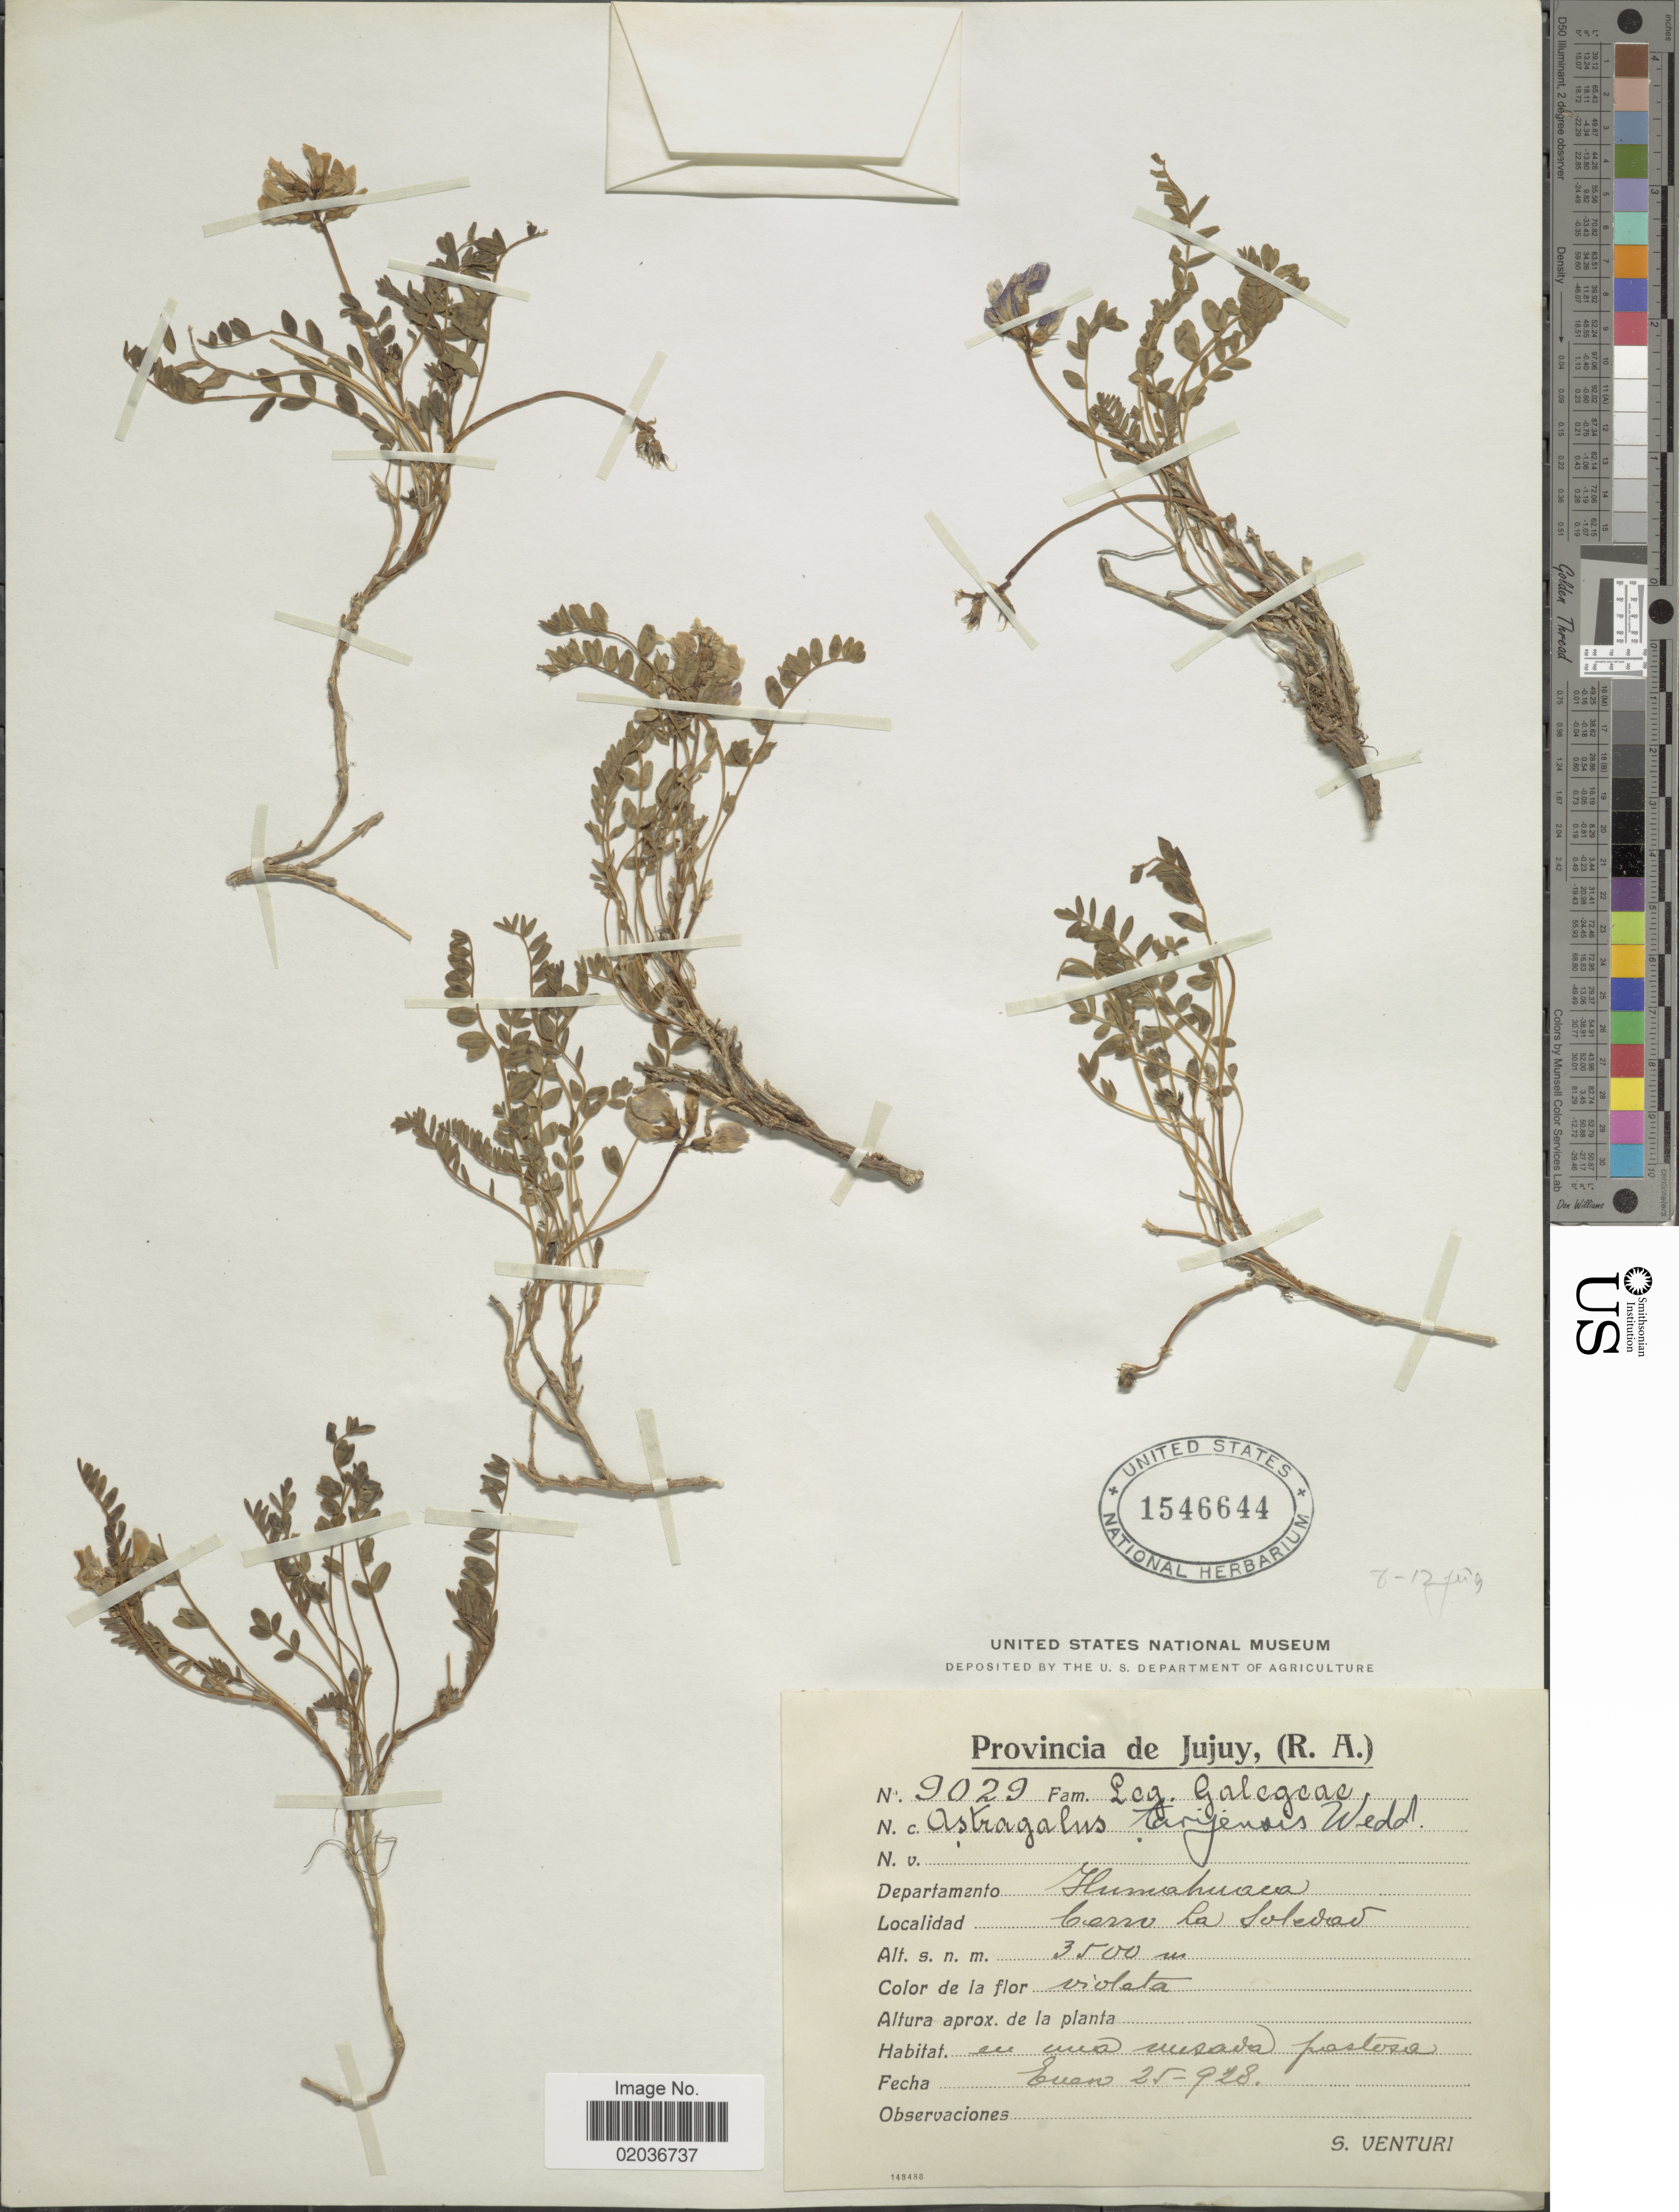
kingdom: Plantae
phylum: Tracheophyta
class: Magnoliopsida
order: Fabales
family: Fabaceae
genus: Astragalus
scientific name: Astragalus tarijensis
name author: Wedd.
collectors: S. Venturi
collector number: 9029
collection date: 1928-01-25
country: Argentina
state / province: Jujuy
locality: (R.A.) Departamento Humahuaca, Cerro La Soledad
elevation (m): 3500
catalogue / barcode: US 1546644